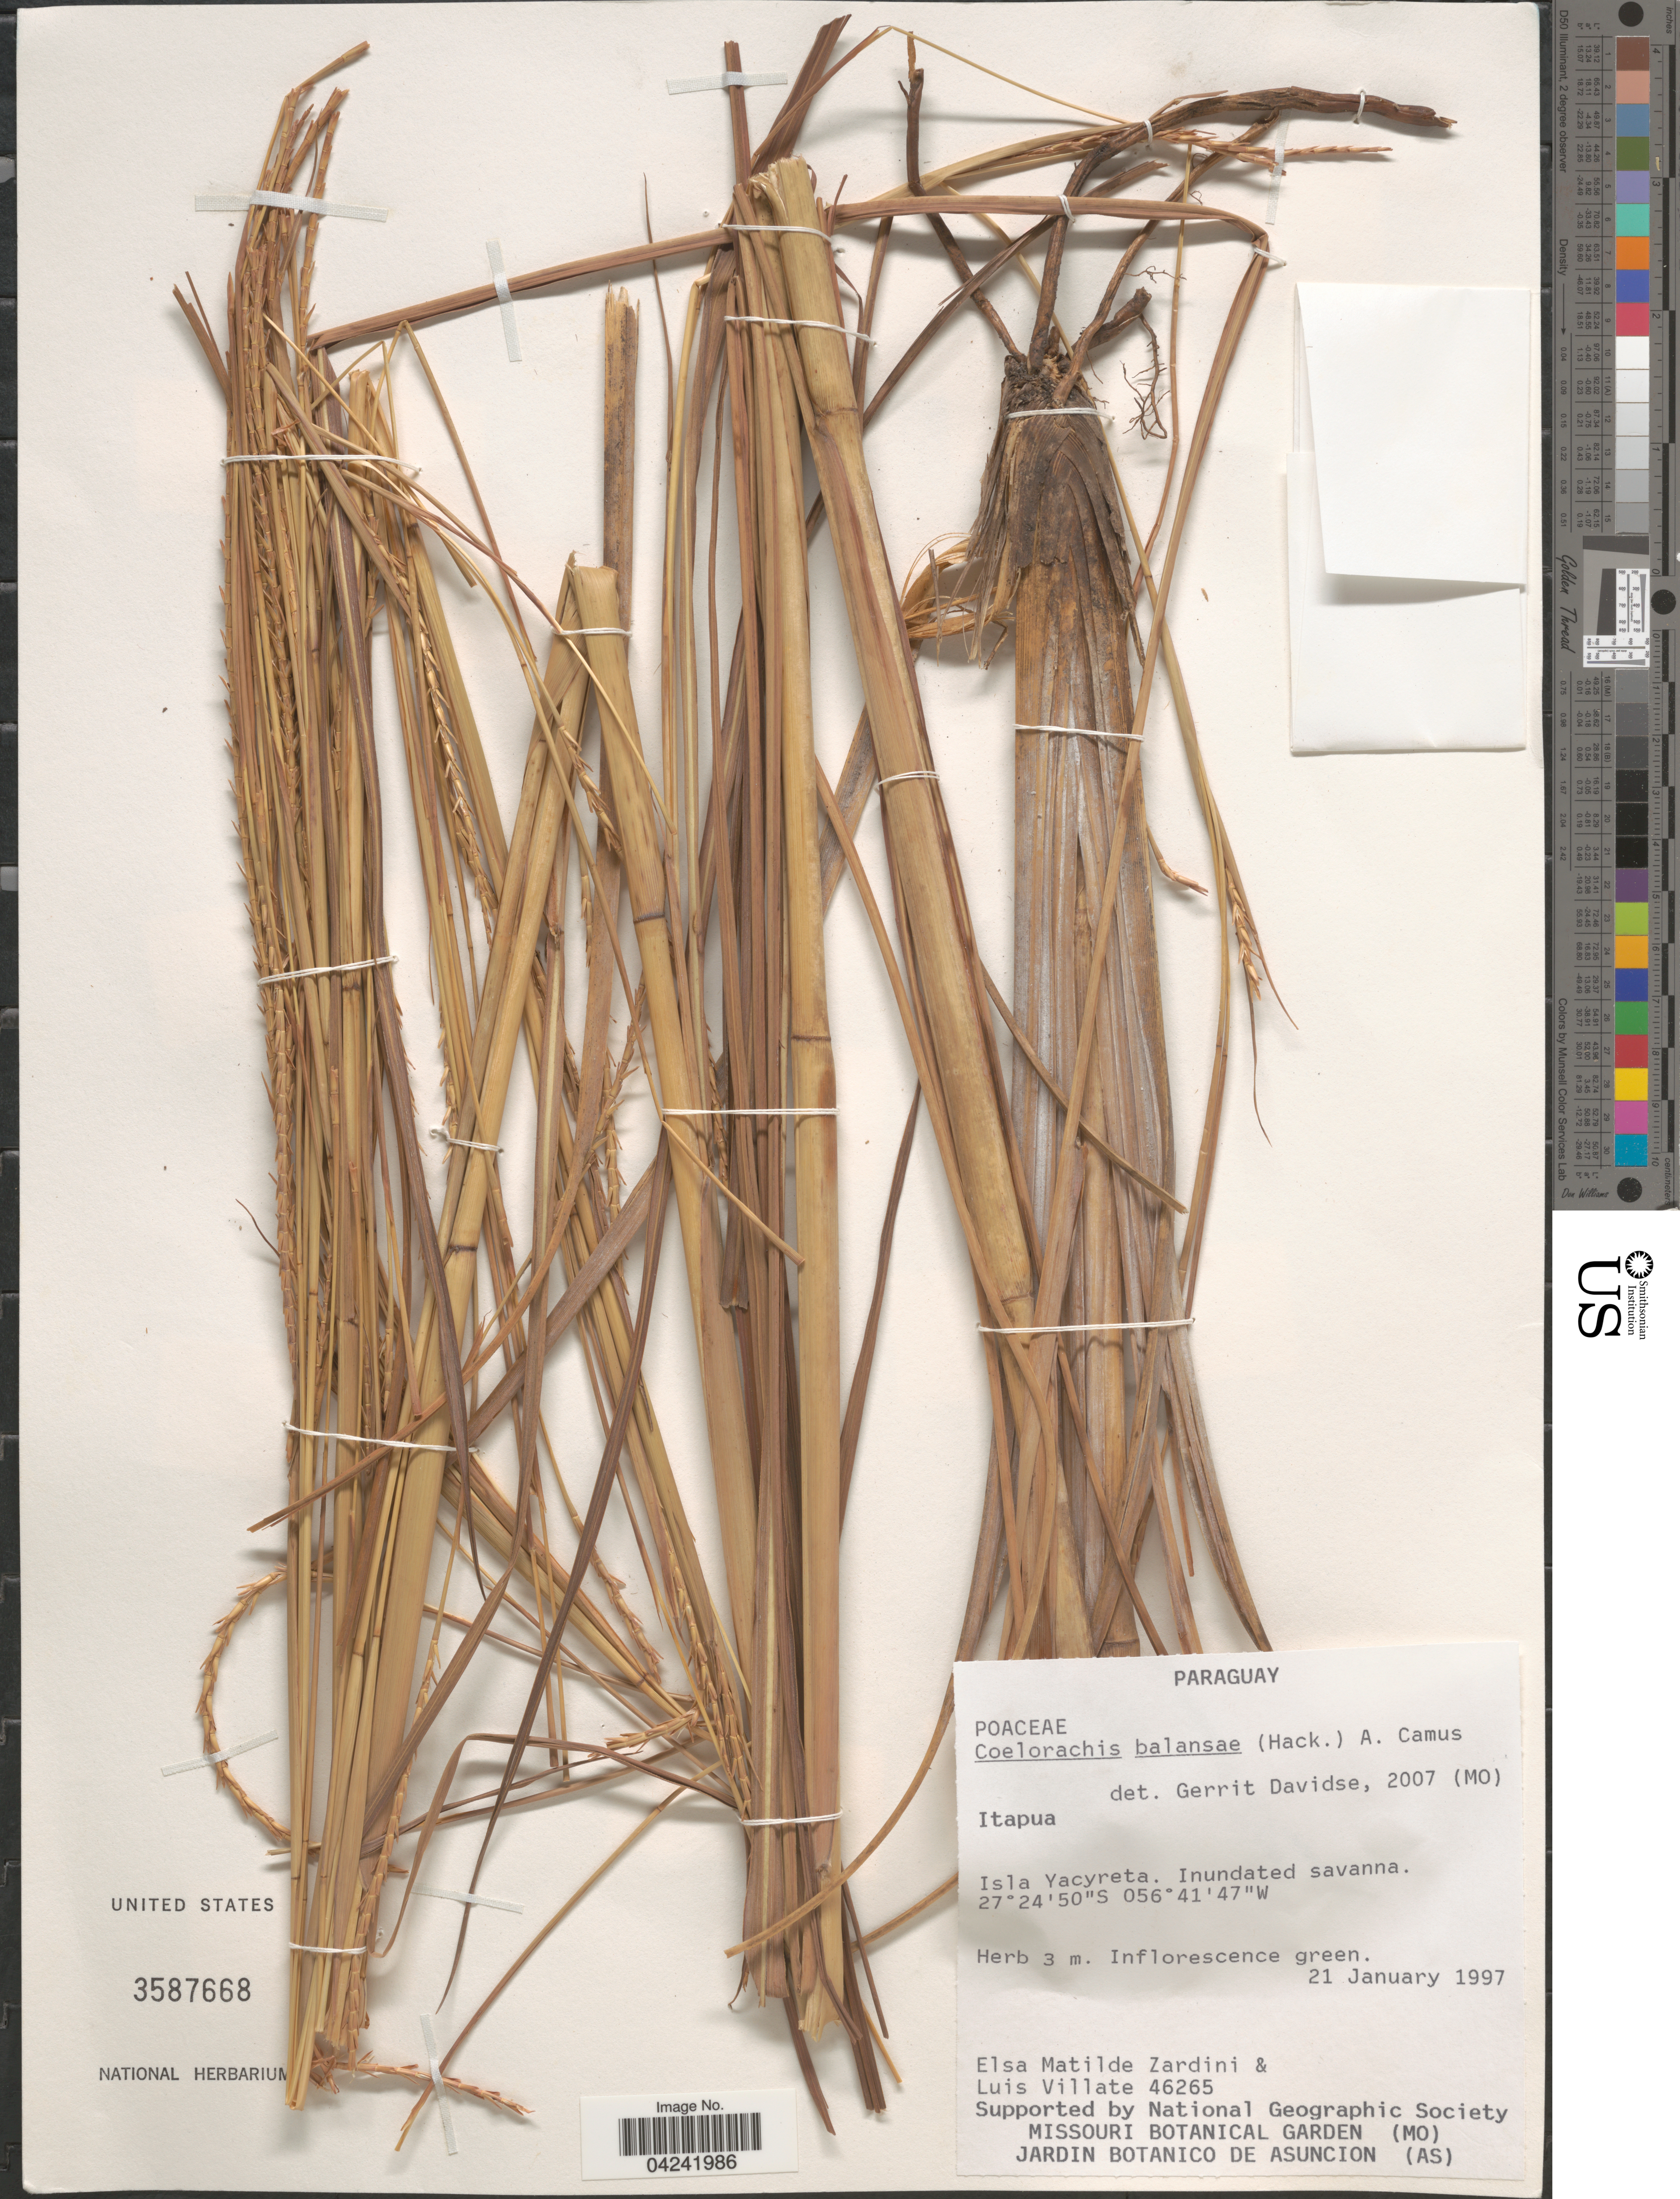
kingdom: Plantae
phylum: Tracheophyta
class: Liliopsida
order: Poales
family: Poaceae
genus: Mnesithea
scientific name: Mnesithea balansae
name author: (Hack.) de Koning & Sosef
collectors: E. M. Zardini & L. Villate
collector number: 26265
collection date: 1997-01-21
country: Paraguay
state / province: Itapua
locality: Isla Yacyreta. Inundated savanna. National Geographic Society.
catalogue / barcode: US 3587668